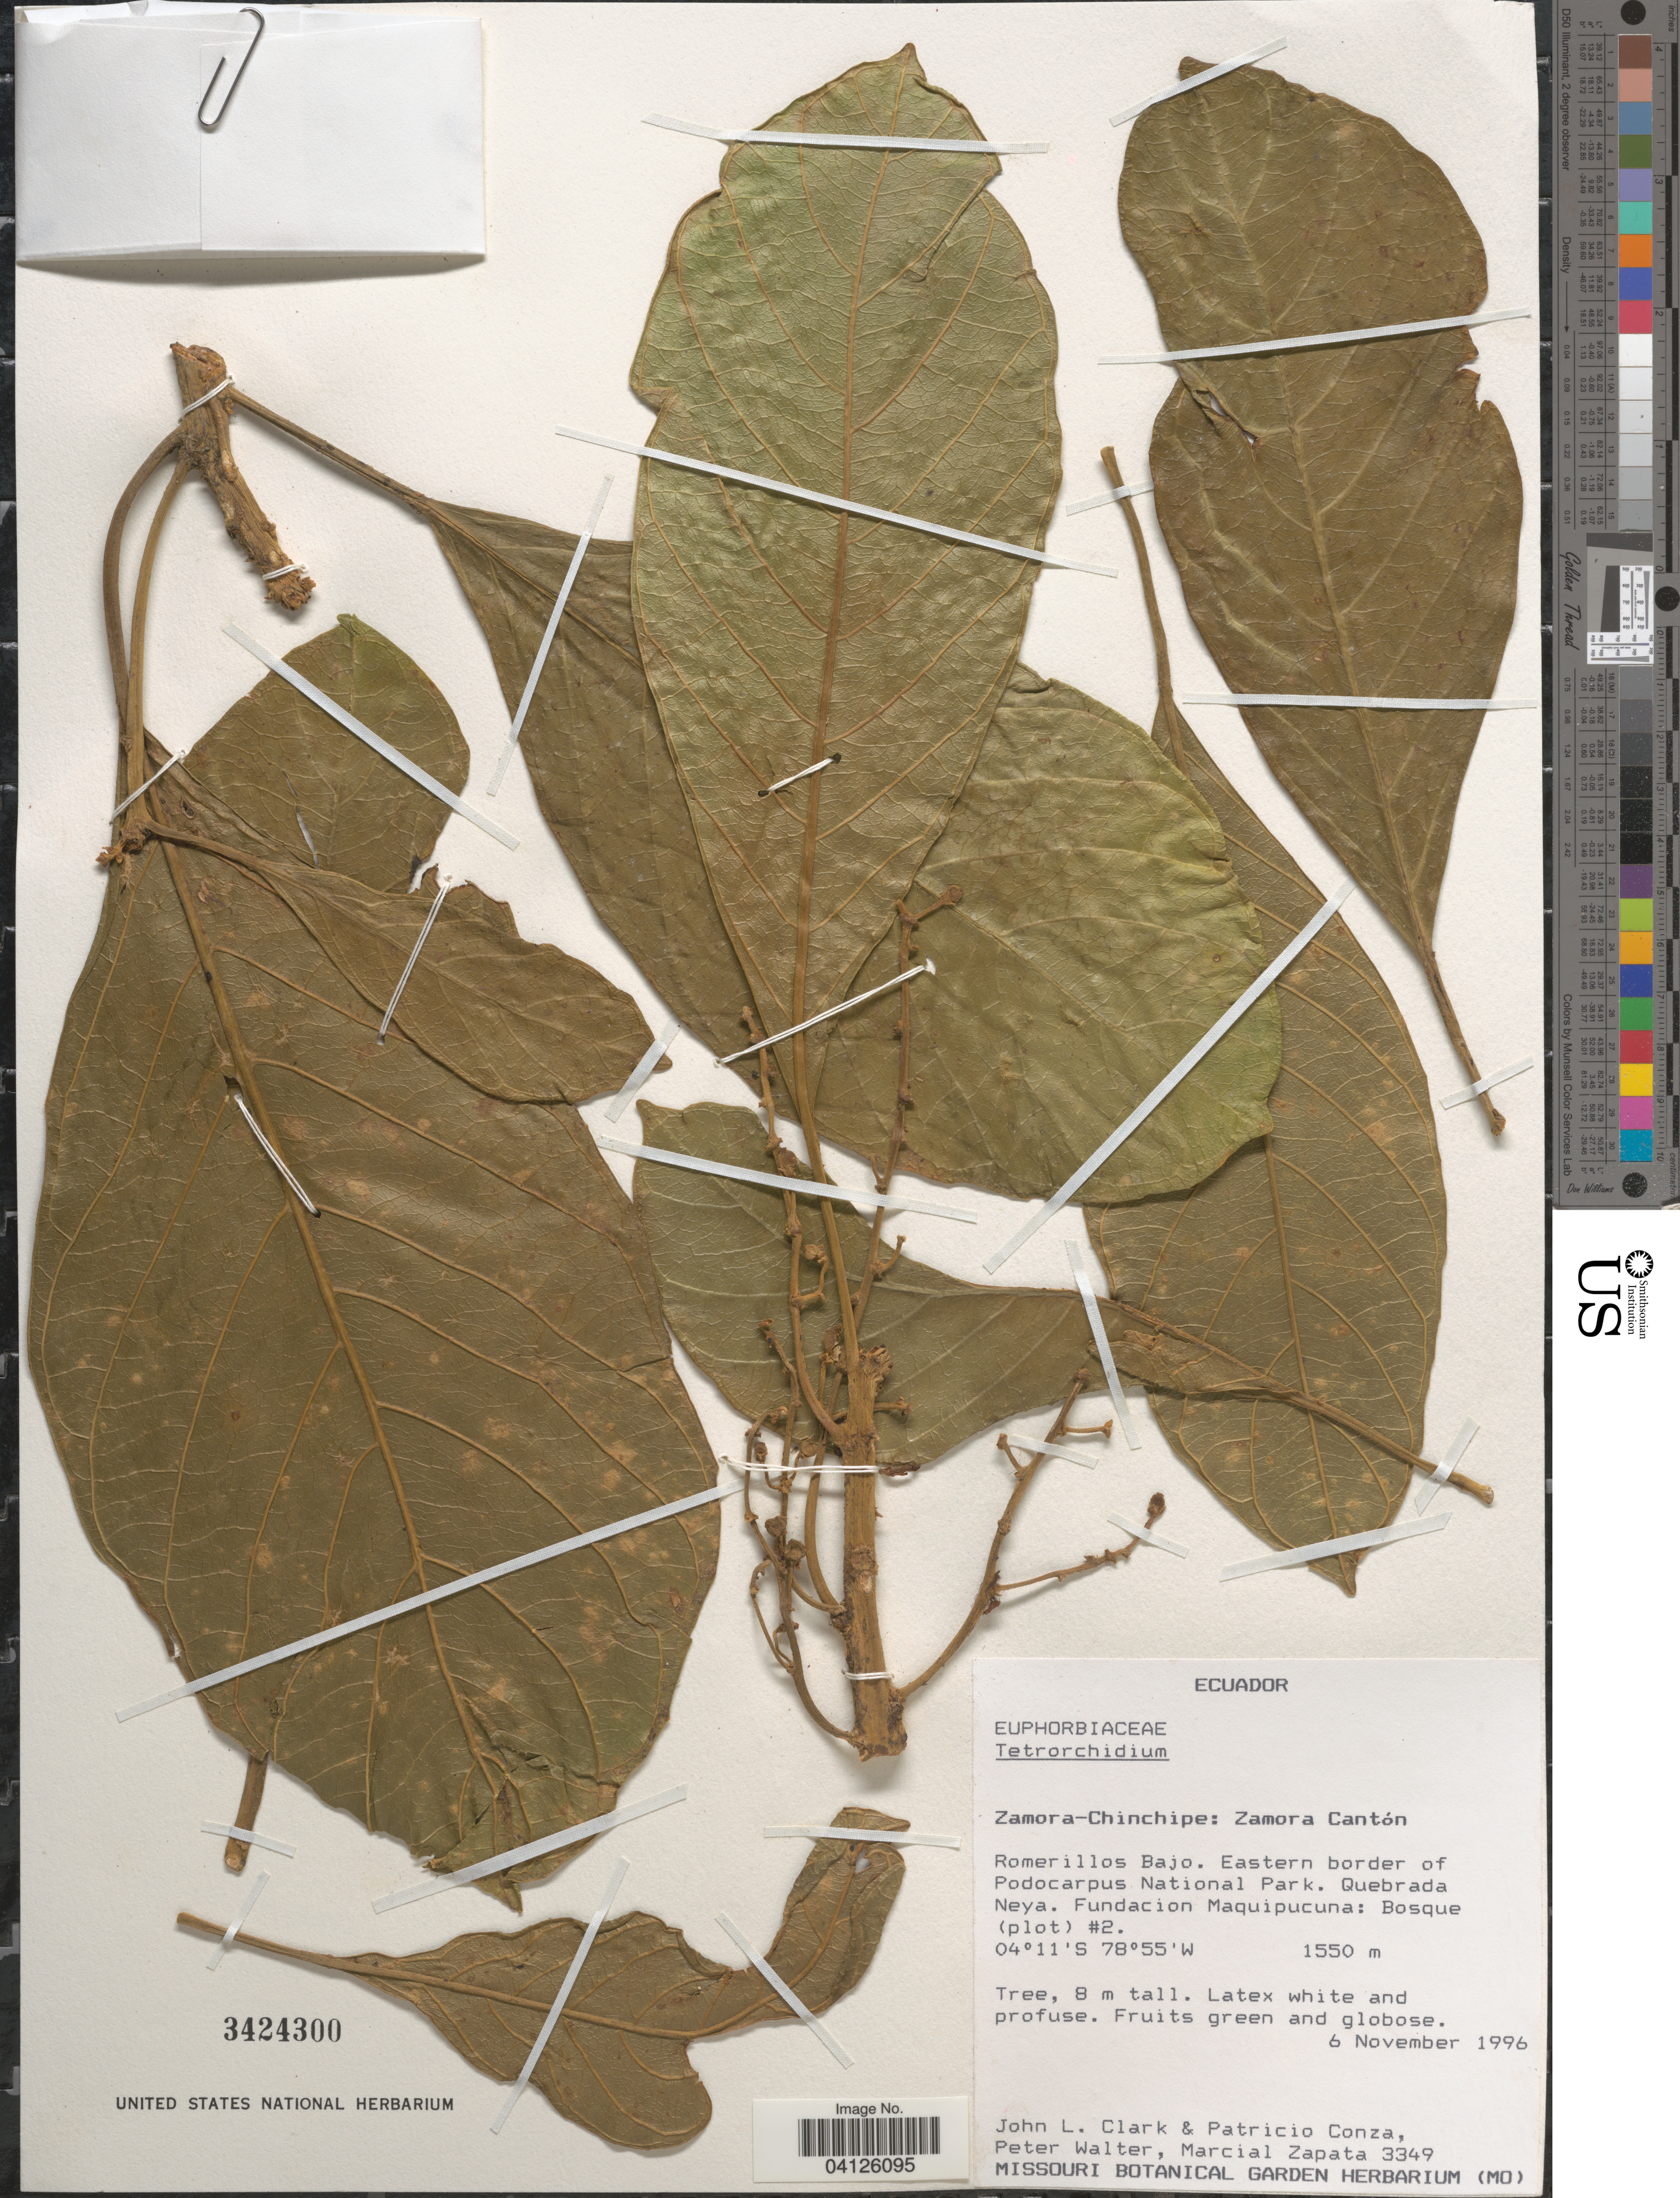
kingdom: Plantae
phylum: Tracheophyta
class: Magnoliopsida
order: Malpighiales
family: Euphorbiaceae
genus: Tetrorchidium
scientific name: Tetrorchidium sp.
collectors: J. L. Clark, P. Conza, P. Walter & M. Zapata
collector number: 3349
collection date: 1996-11-06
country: Ecuador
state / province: Zamora-Chinchipe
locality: Zamora Cantón. Romerillos Bajo. Eastern border of Podocarpus National Park. Quebrada Neya. Fundacion Maquipucuna: Bosque (plot) #2.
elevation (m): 1550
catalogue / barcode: US 3424300